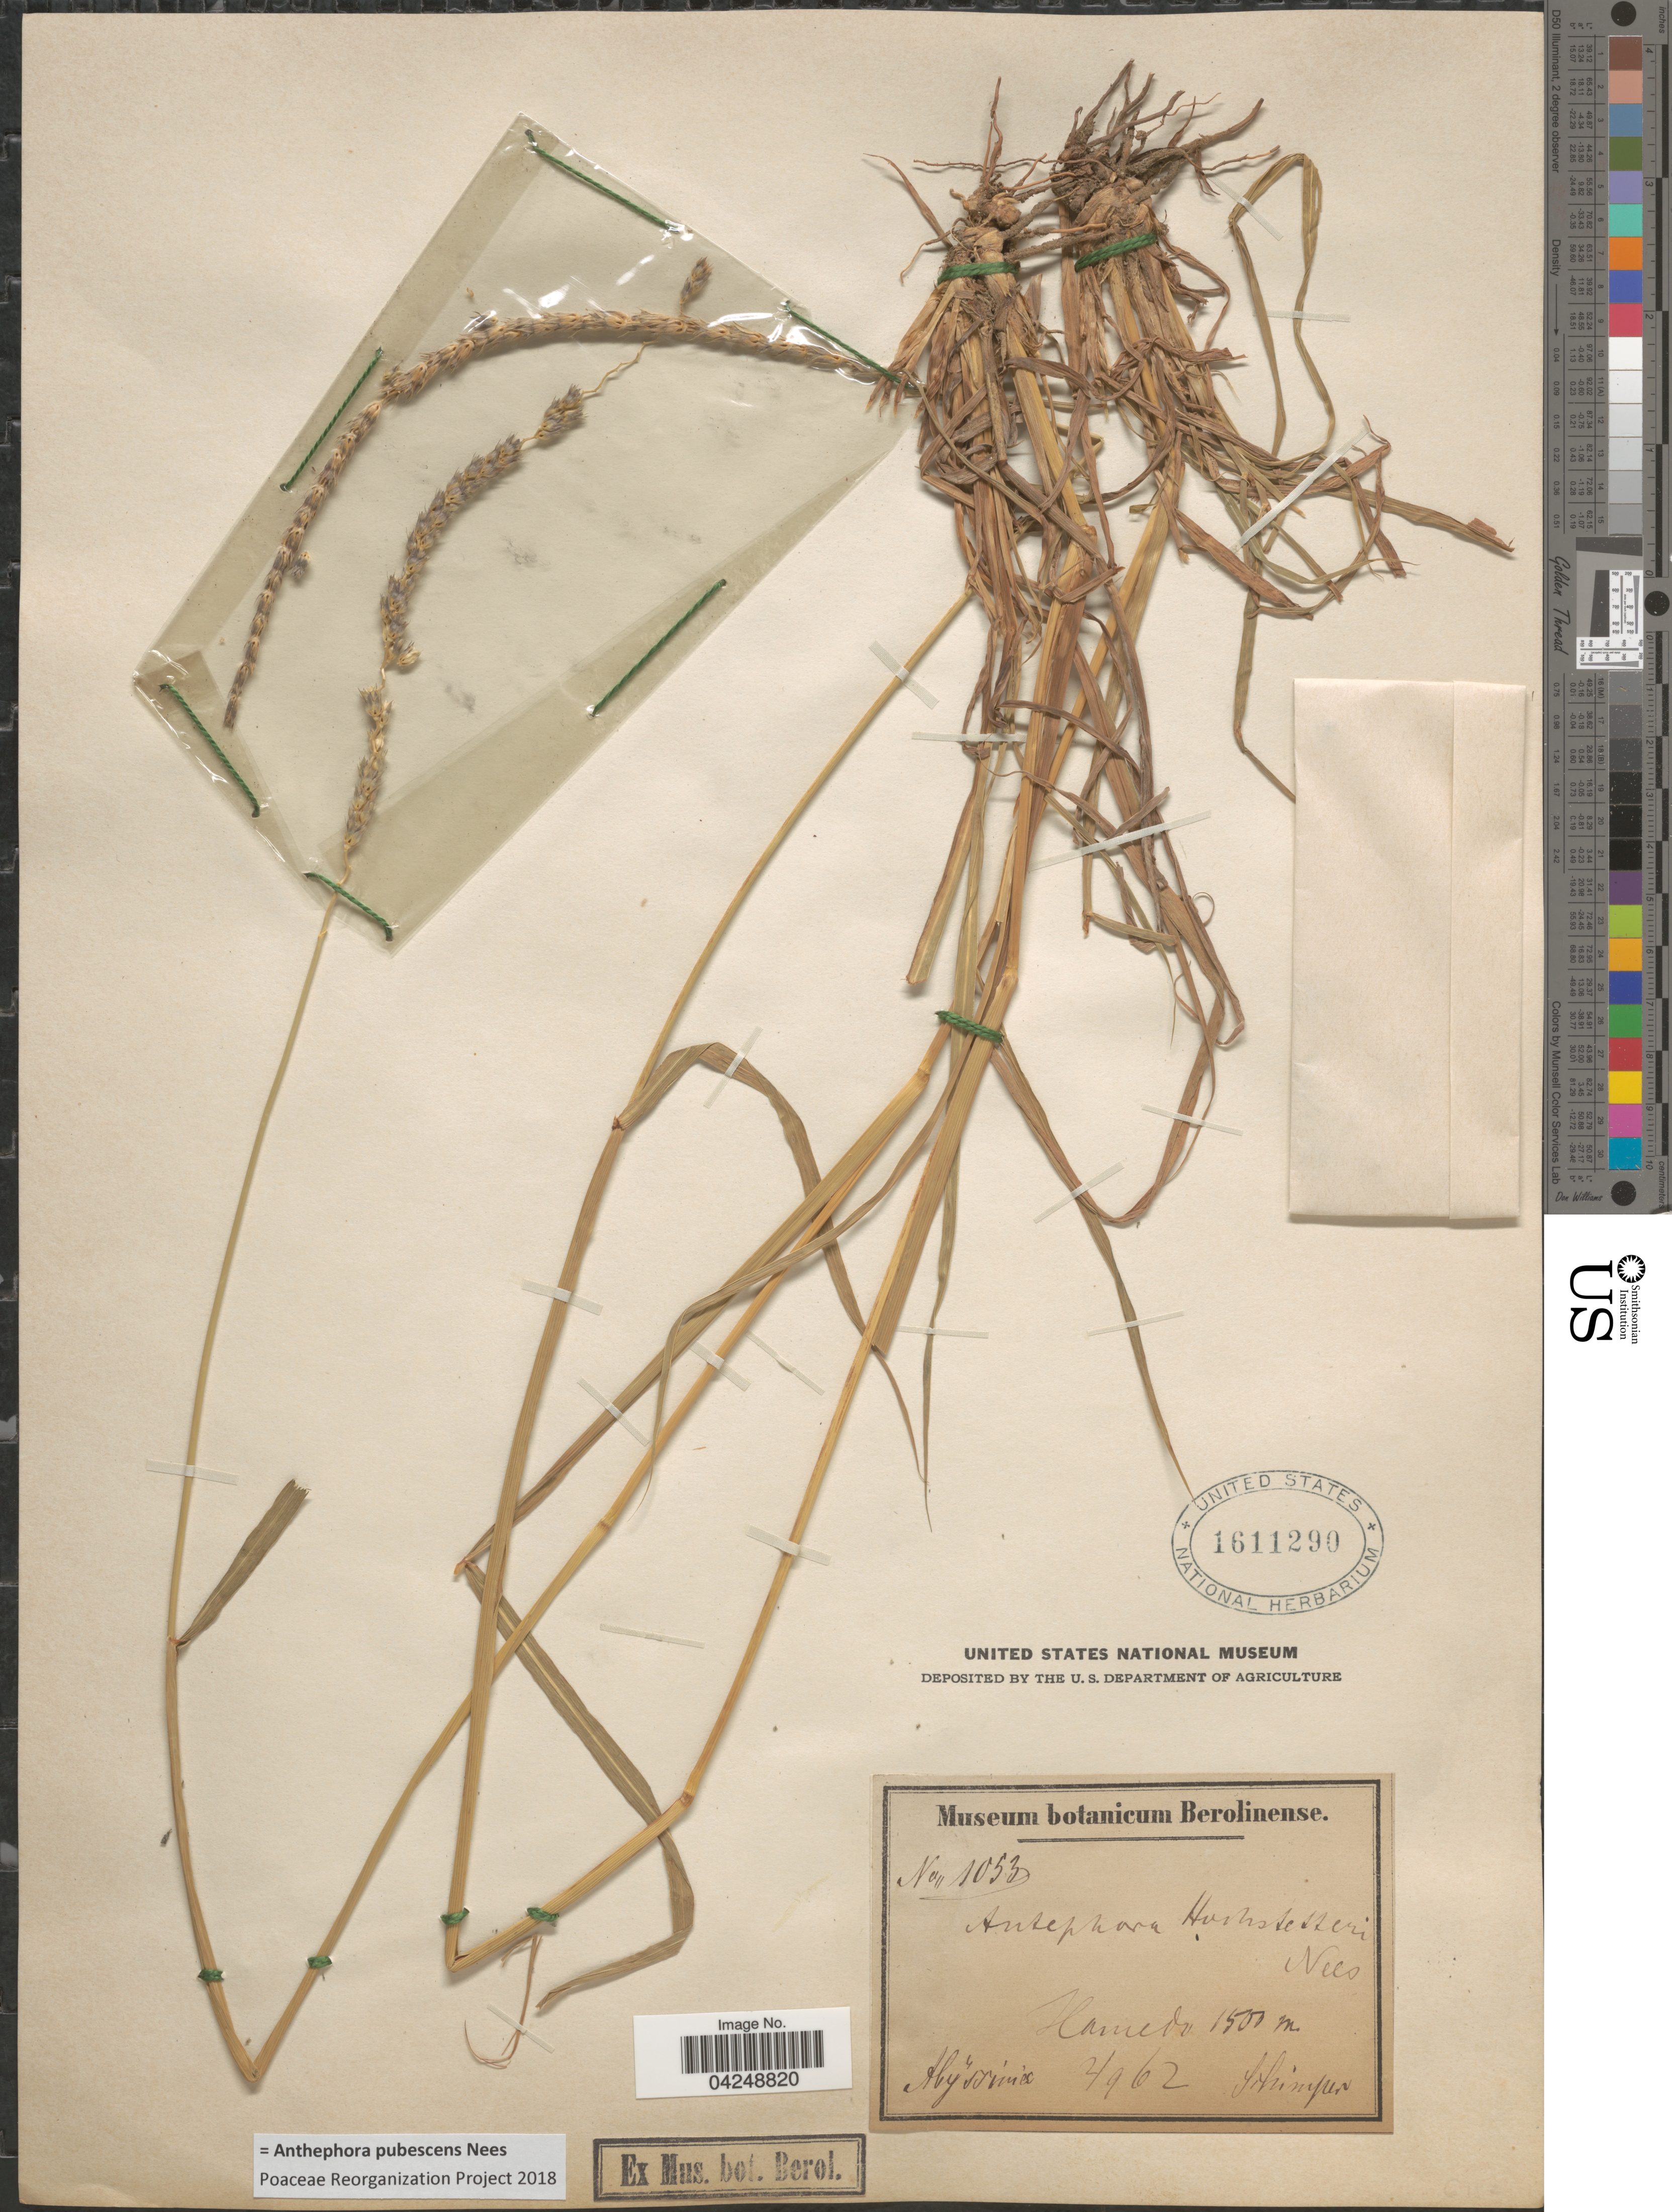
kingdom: Plantae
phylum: Tracheophyta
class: Liliopsida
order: Poales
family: Poaceae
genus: Anthephora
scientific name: Anthephora pubescens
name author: Nees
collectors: -. Schimper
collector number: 1053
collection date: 1962-02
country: Ethiopia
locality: Hamedo. Abÿssinæ.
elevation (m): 1500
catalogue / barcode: US 1611290